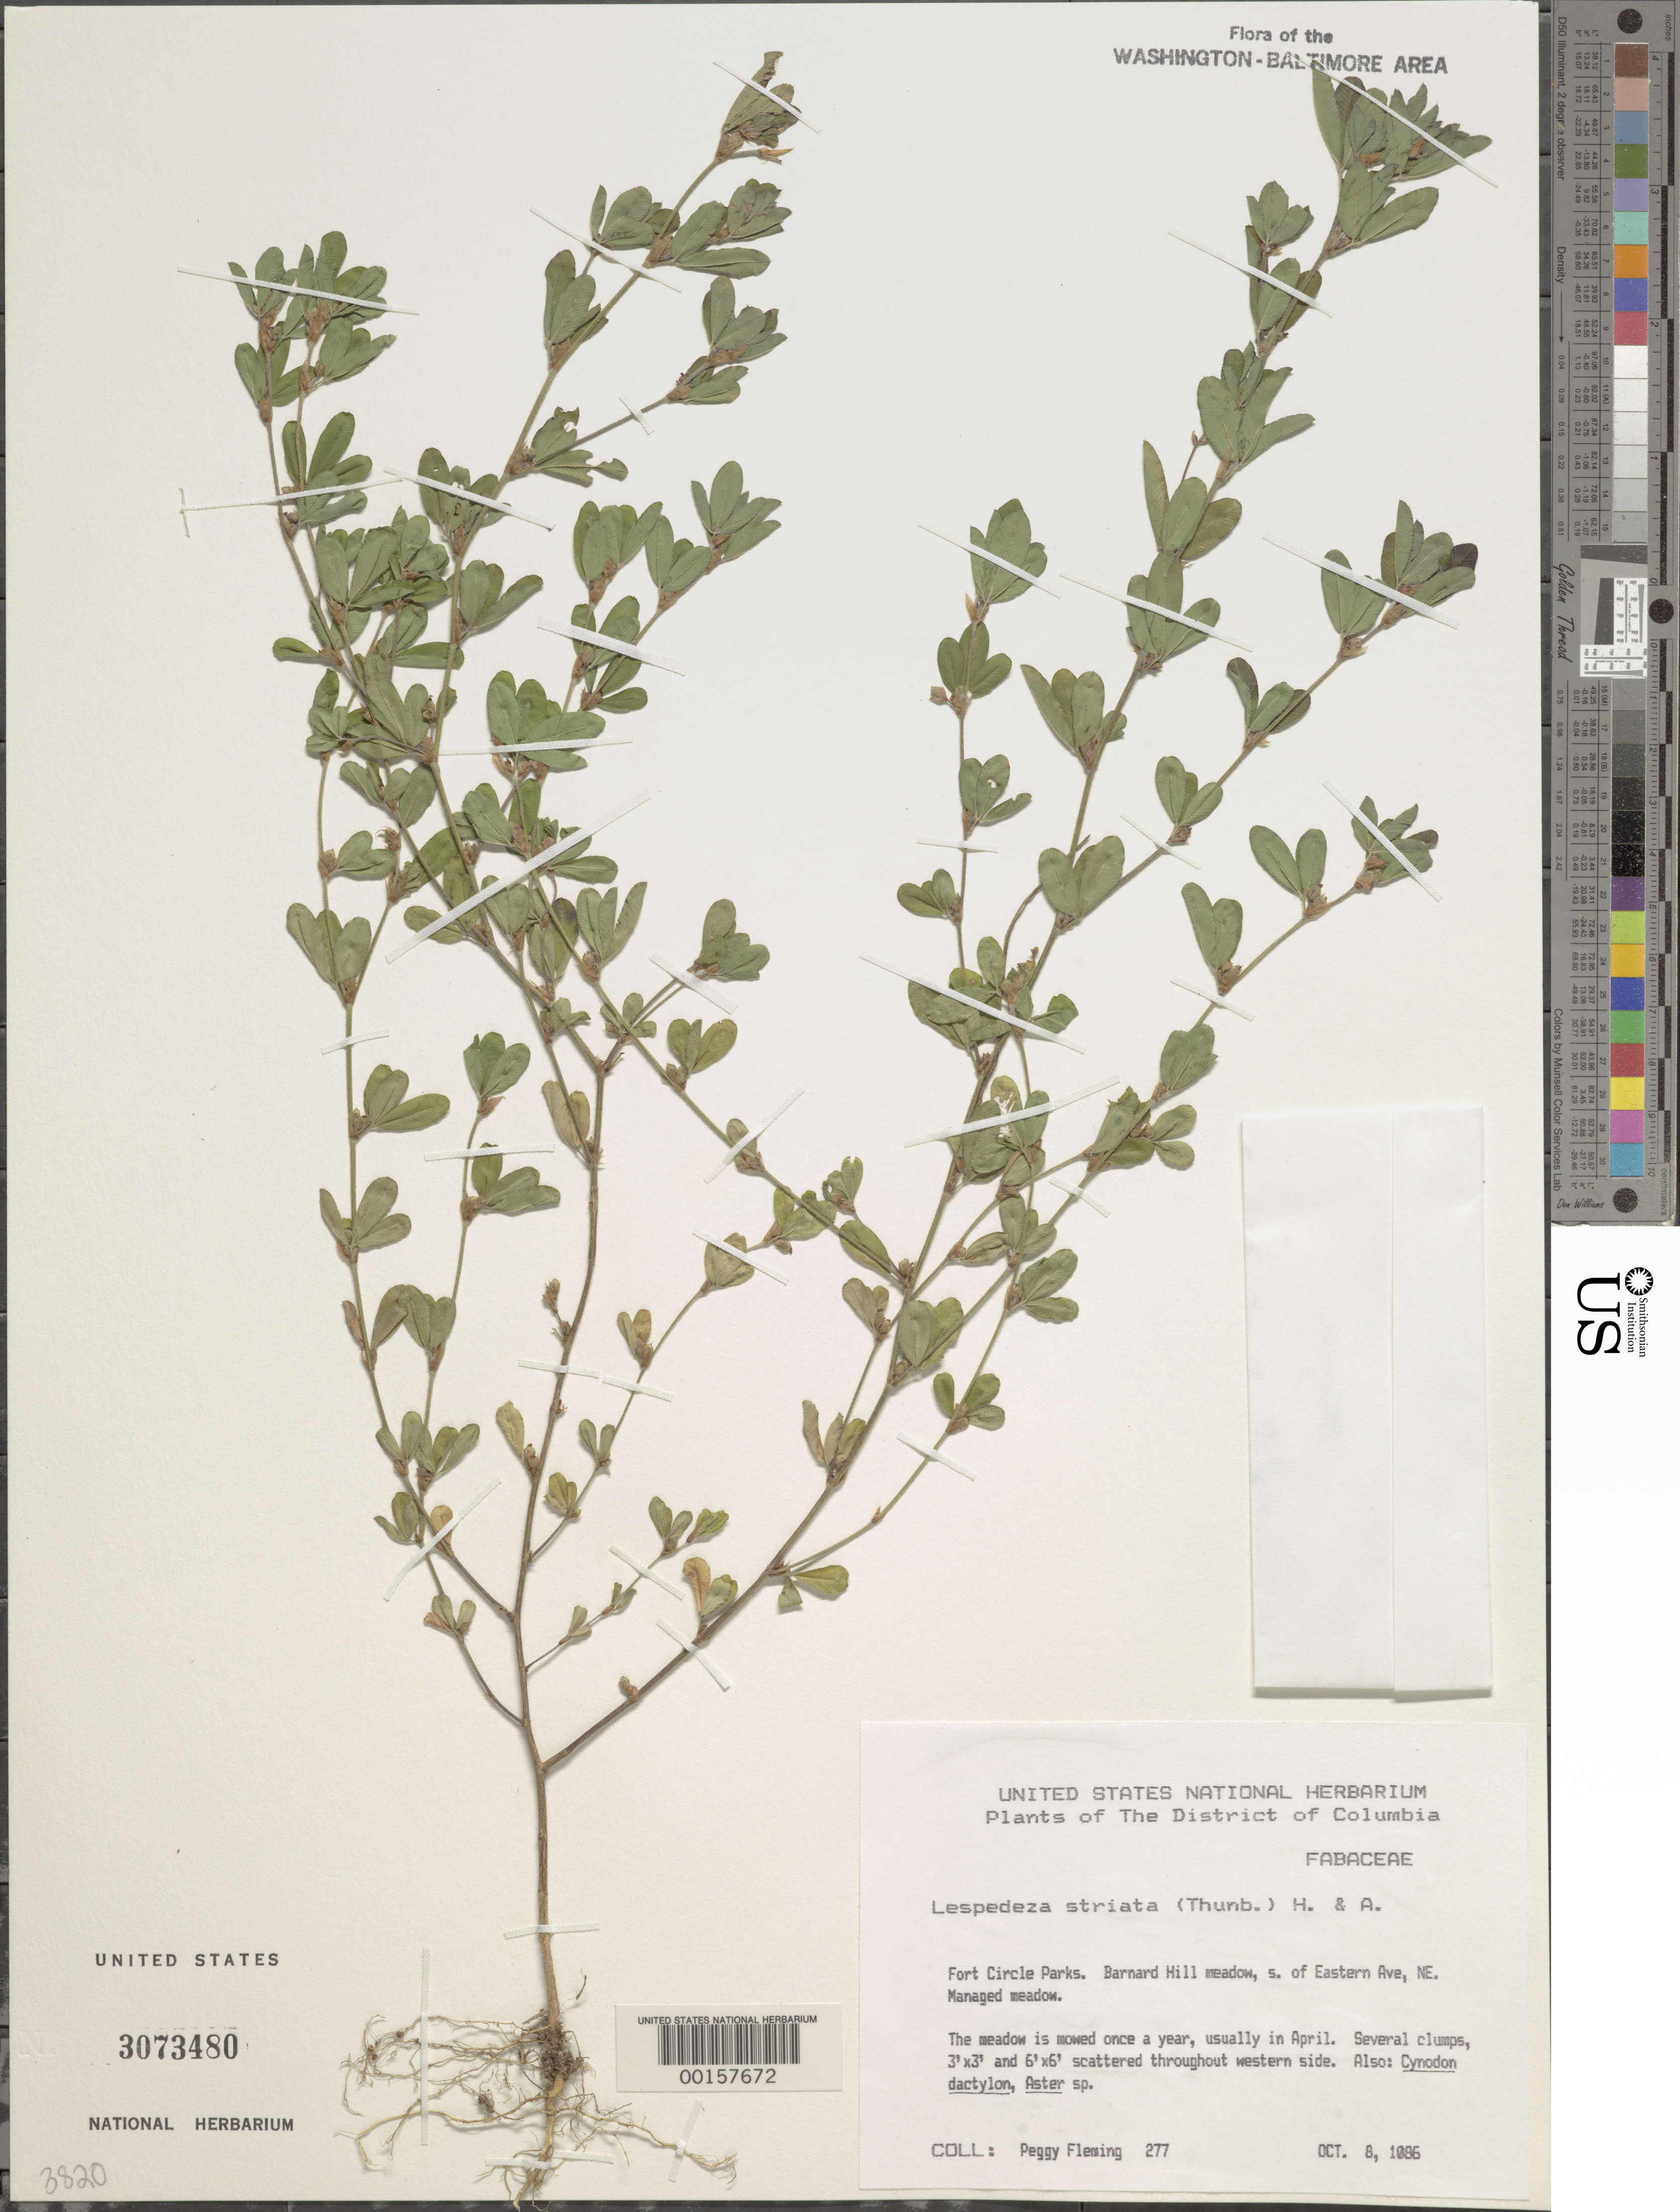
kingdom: Plantae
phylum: Tracheophyta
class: Magnoliopsida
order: Fabales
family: Fabaceae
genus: Kummerowia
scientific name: Kummerowia striata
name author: (Thunb.) Schindl.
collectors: P. Fleming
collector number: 277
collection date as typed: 08 Oct 1986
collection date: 1986-10-08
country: United States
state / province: District of Columbia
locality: Fort Circle Parks. Barnard Hill meadow, S. of Eastern Ave, NE.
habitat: Managed meadow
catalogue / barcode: US 3073480